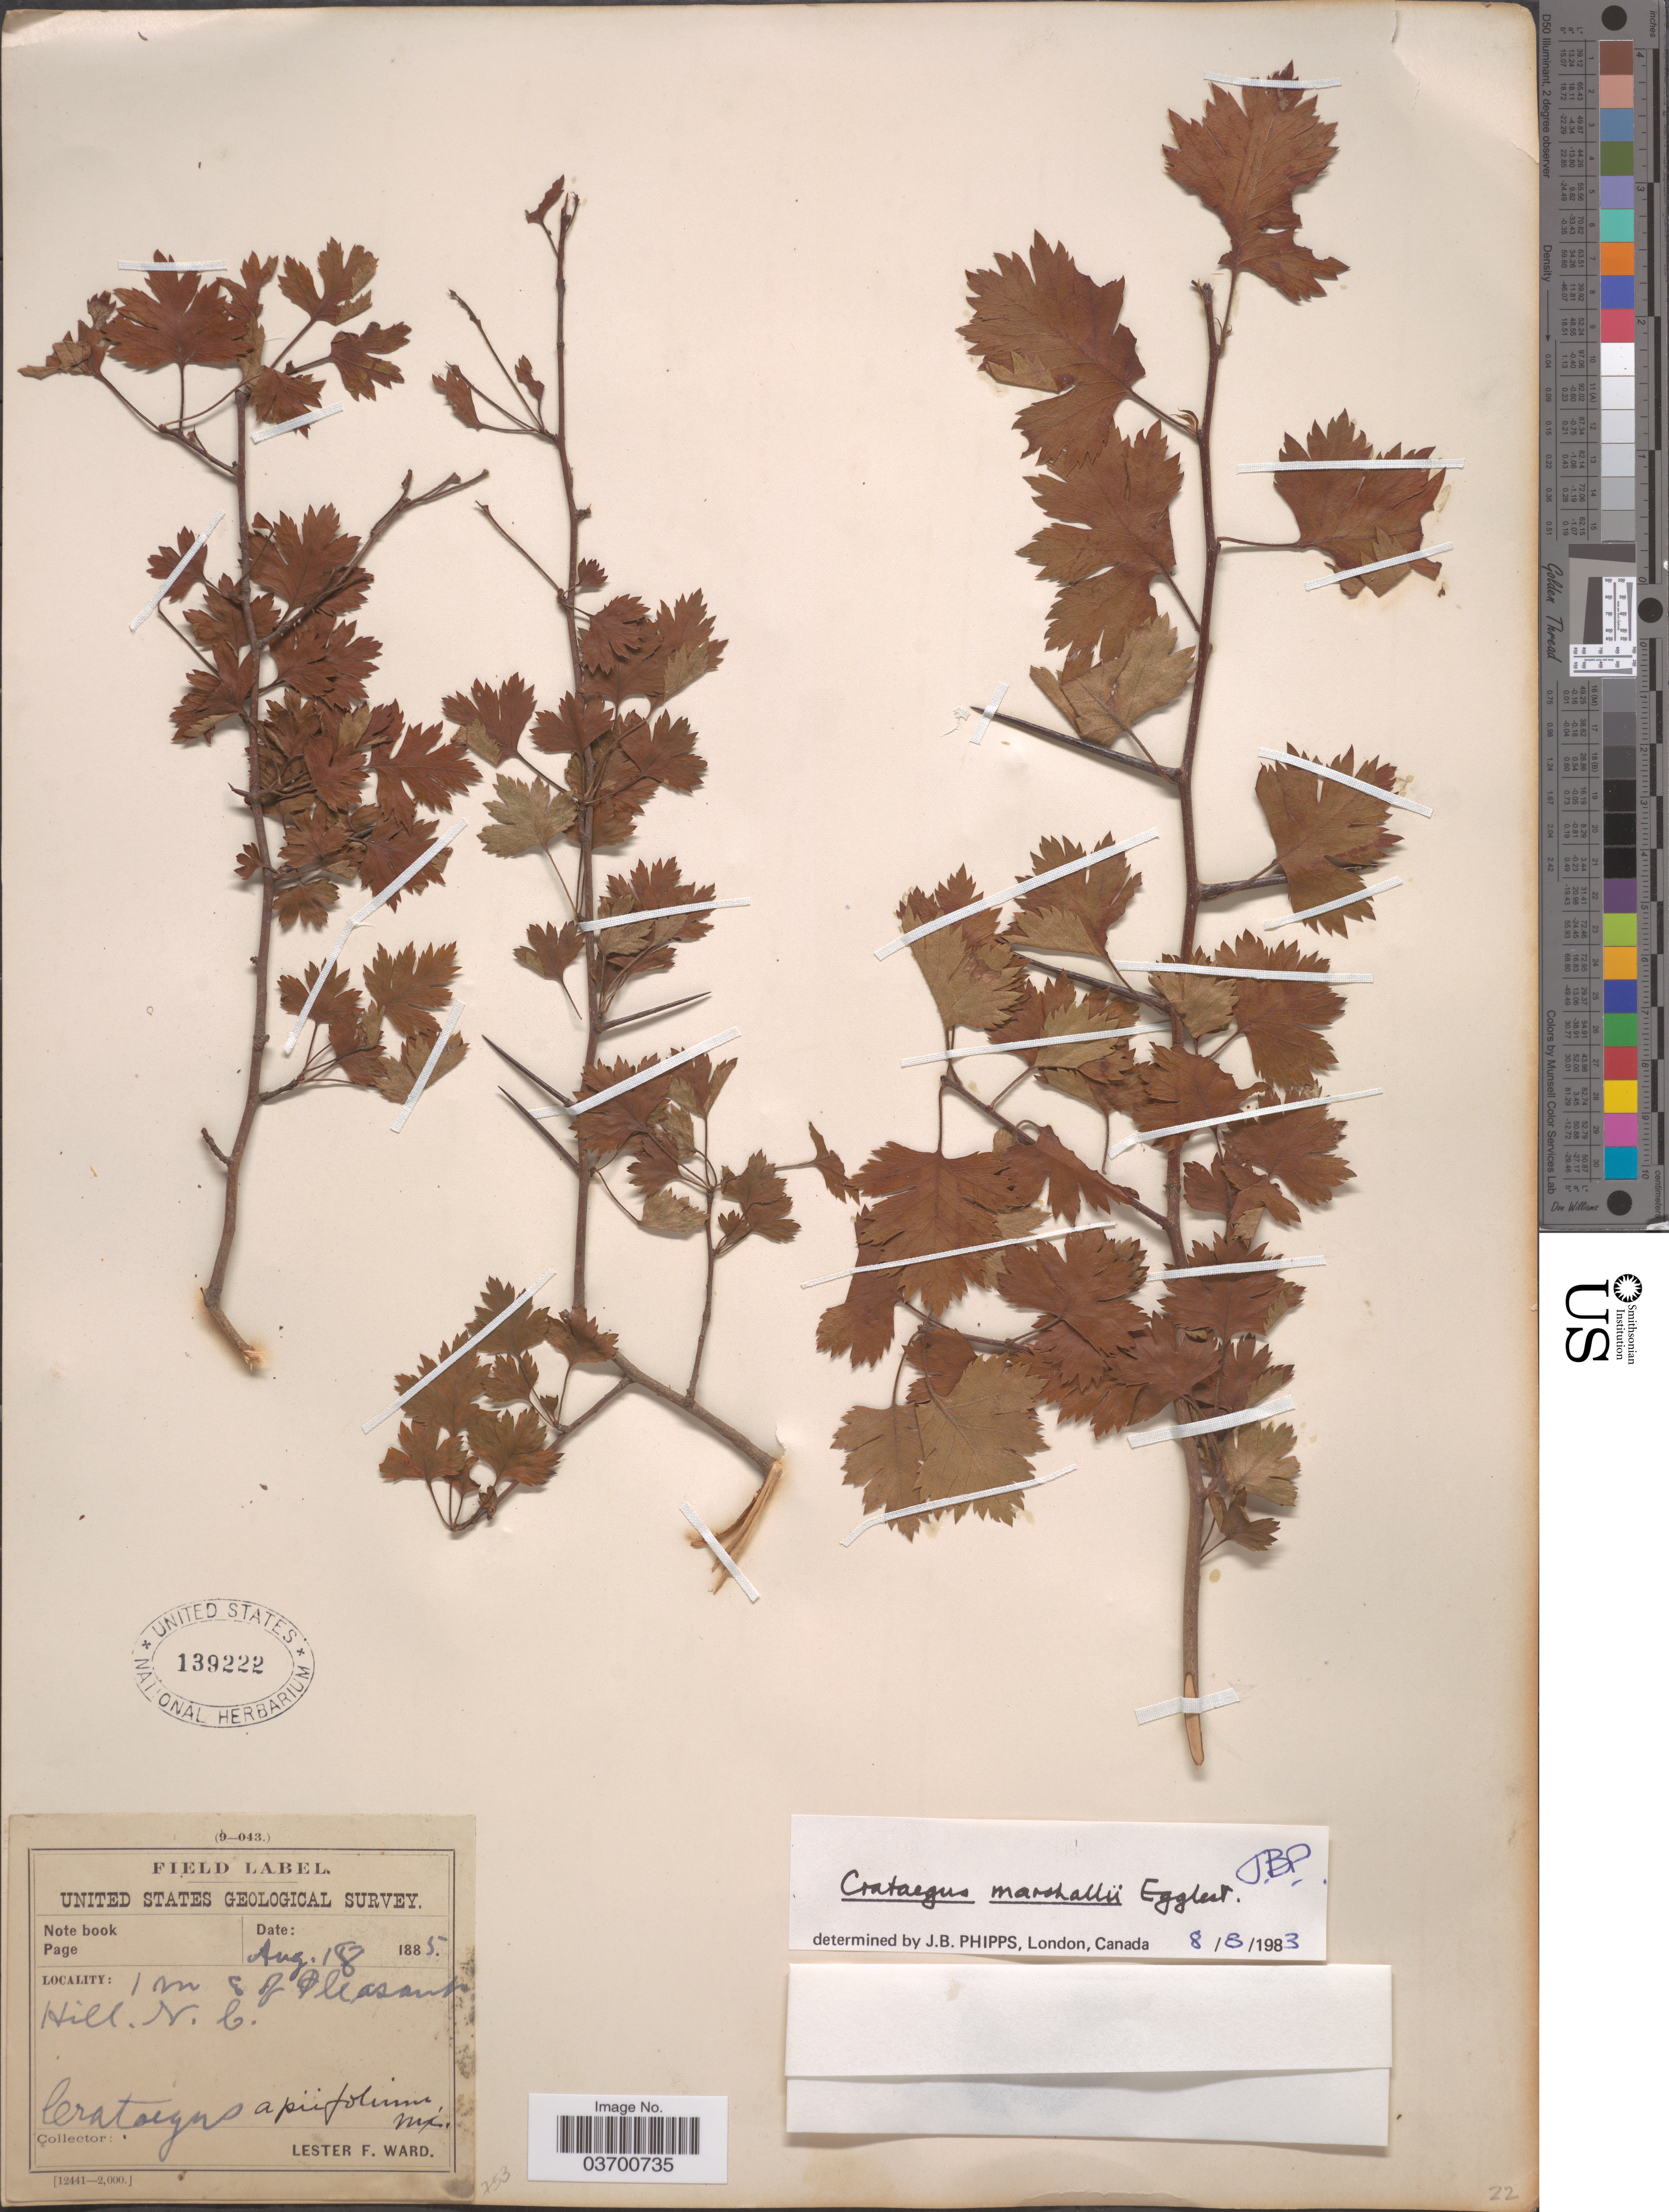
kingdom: Plantae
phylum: Tracheophyta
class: Magnoliopsida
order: Rosales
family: Rosaceae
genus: Crataegus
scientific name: Crataegus marshallii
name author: Eggl.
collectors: L. F. Ward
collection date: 1885-08-18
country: United States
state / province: North Carolina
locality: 1 m S of Pleasant Hill.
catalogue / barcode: US 139222